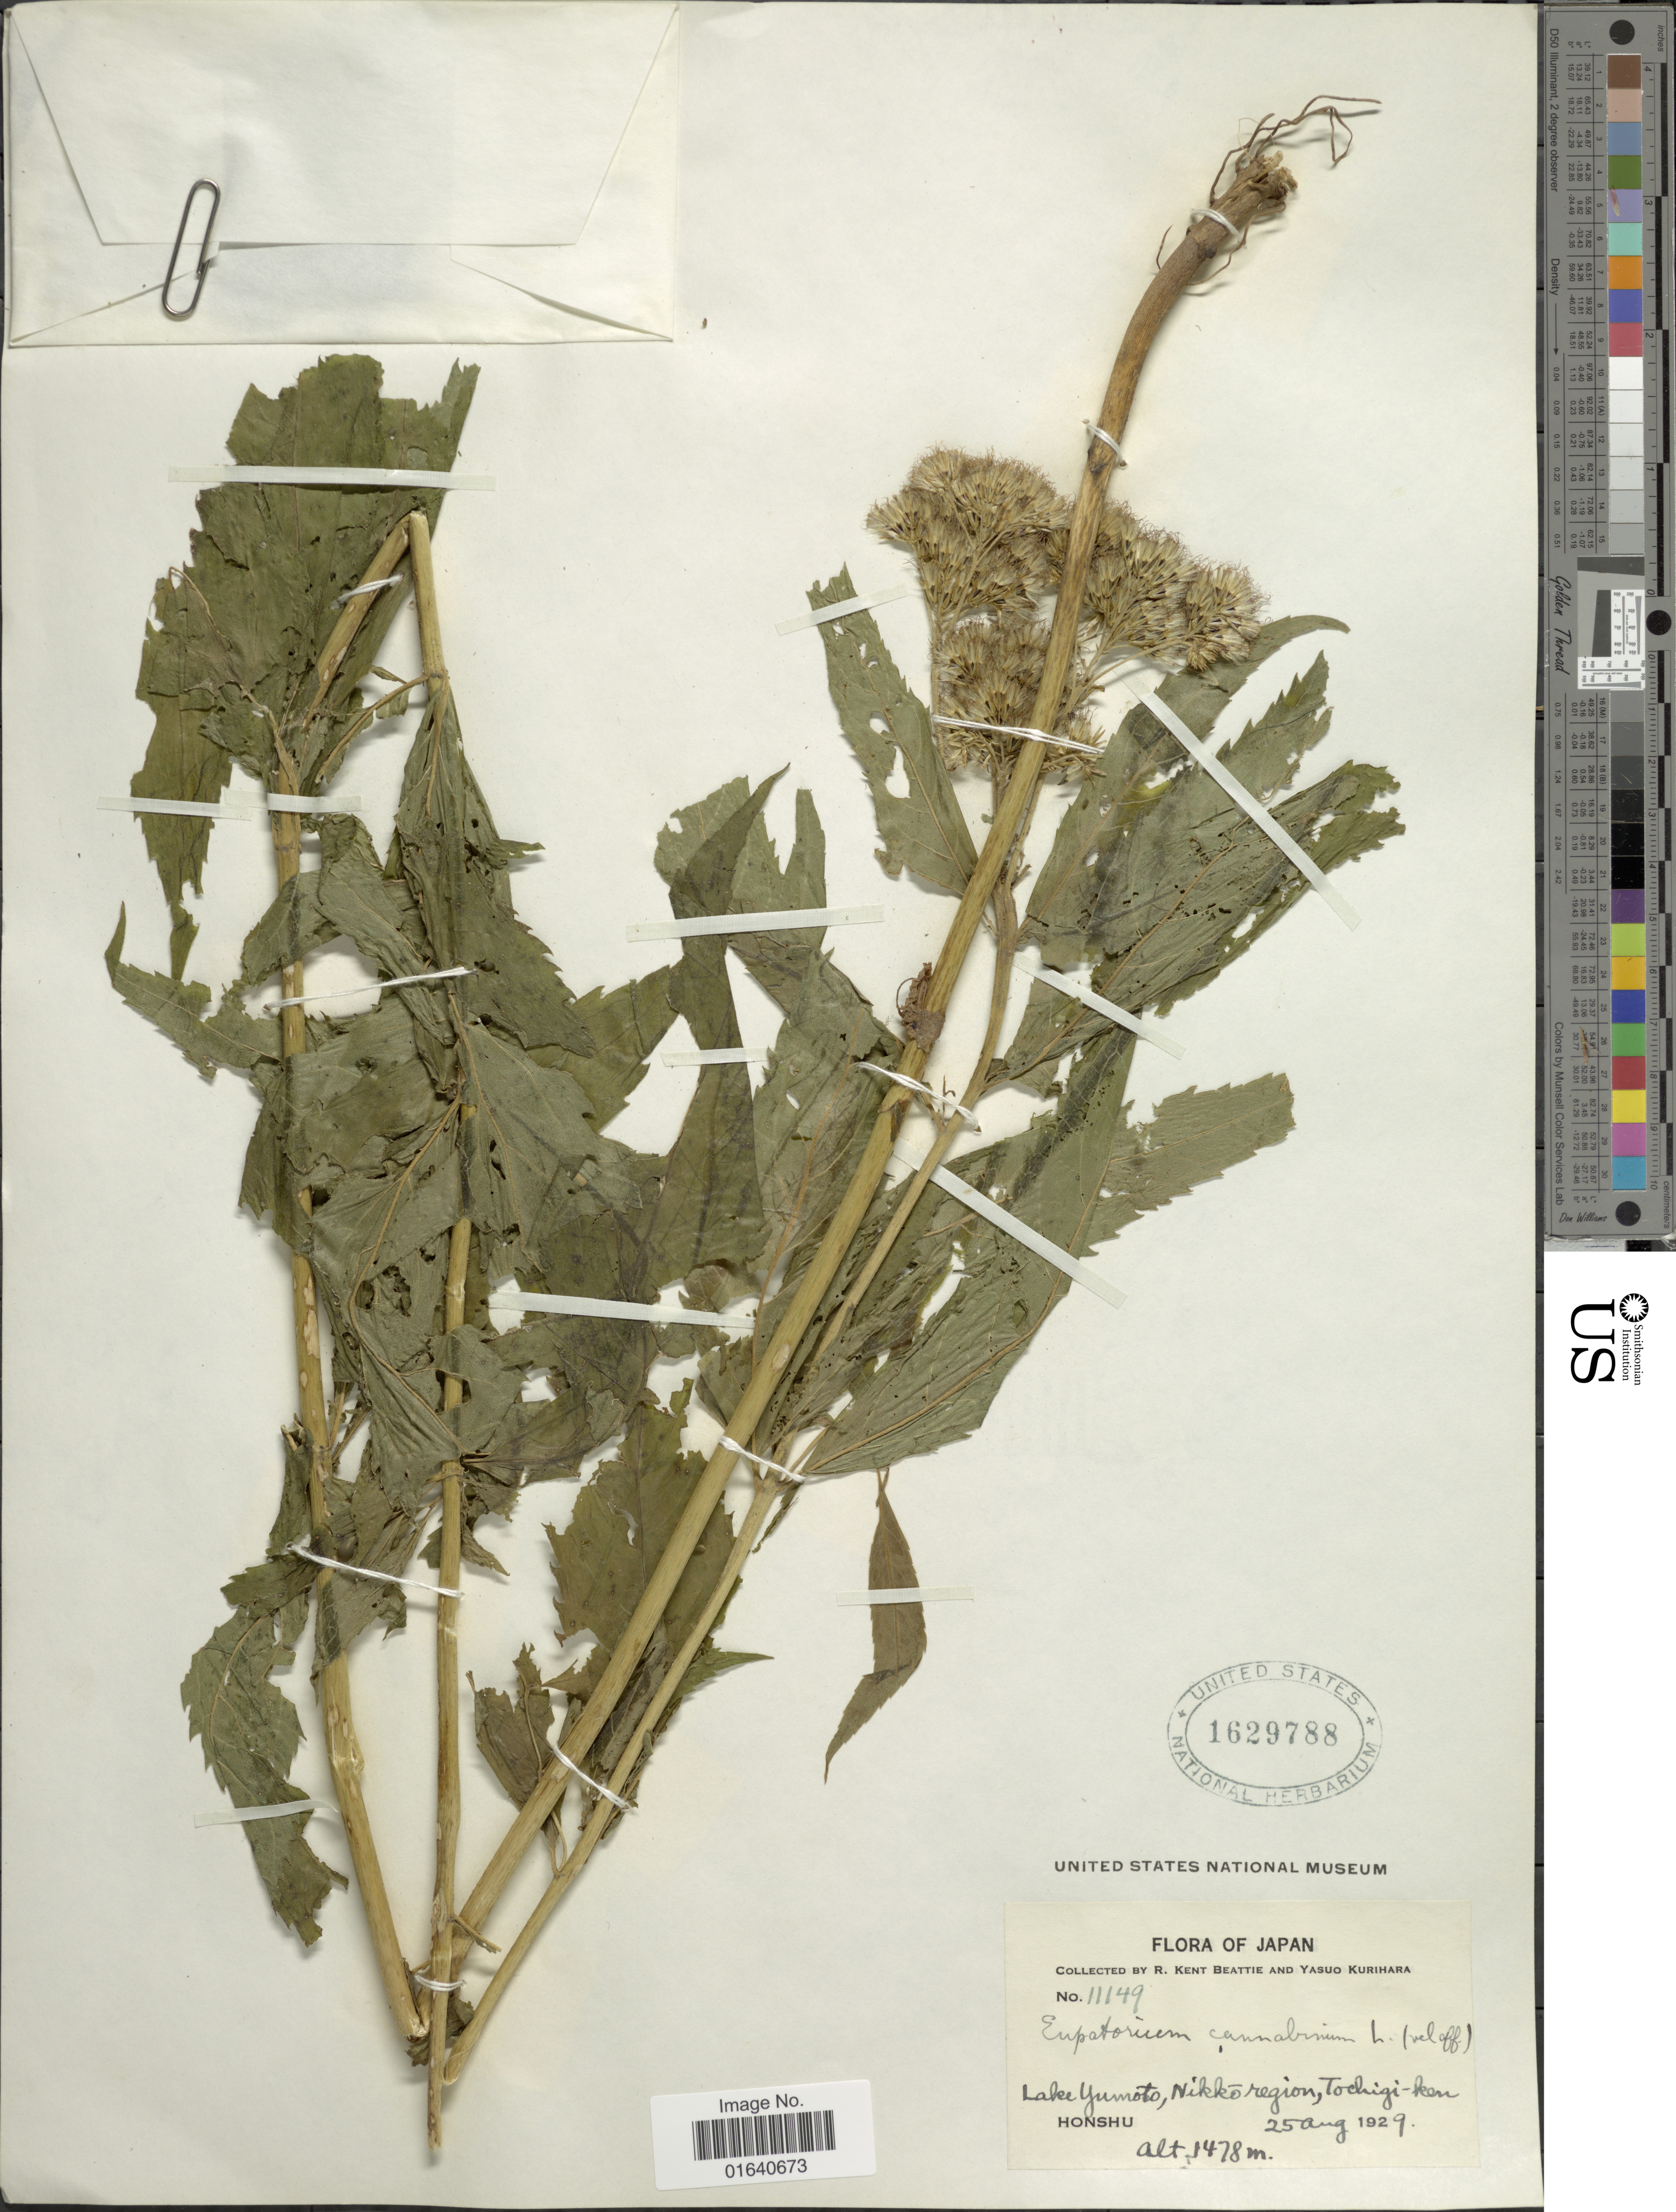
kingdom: Plantae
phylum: Tracheophyta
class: Magnoliopsida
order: Asterales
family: Asteraceae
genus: Eupatorium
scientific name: Eupatorium cannabinum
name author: L.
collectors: R. K. Beattie & Y. Kurihara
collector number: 11149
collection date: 1929-08-25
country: Japan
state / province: Totigi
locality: Lake Yumoto, Nikko region, Tochigi-ken, Honshu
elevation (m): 1478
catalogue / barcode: US 1629788